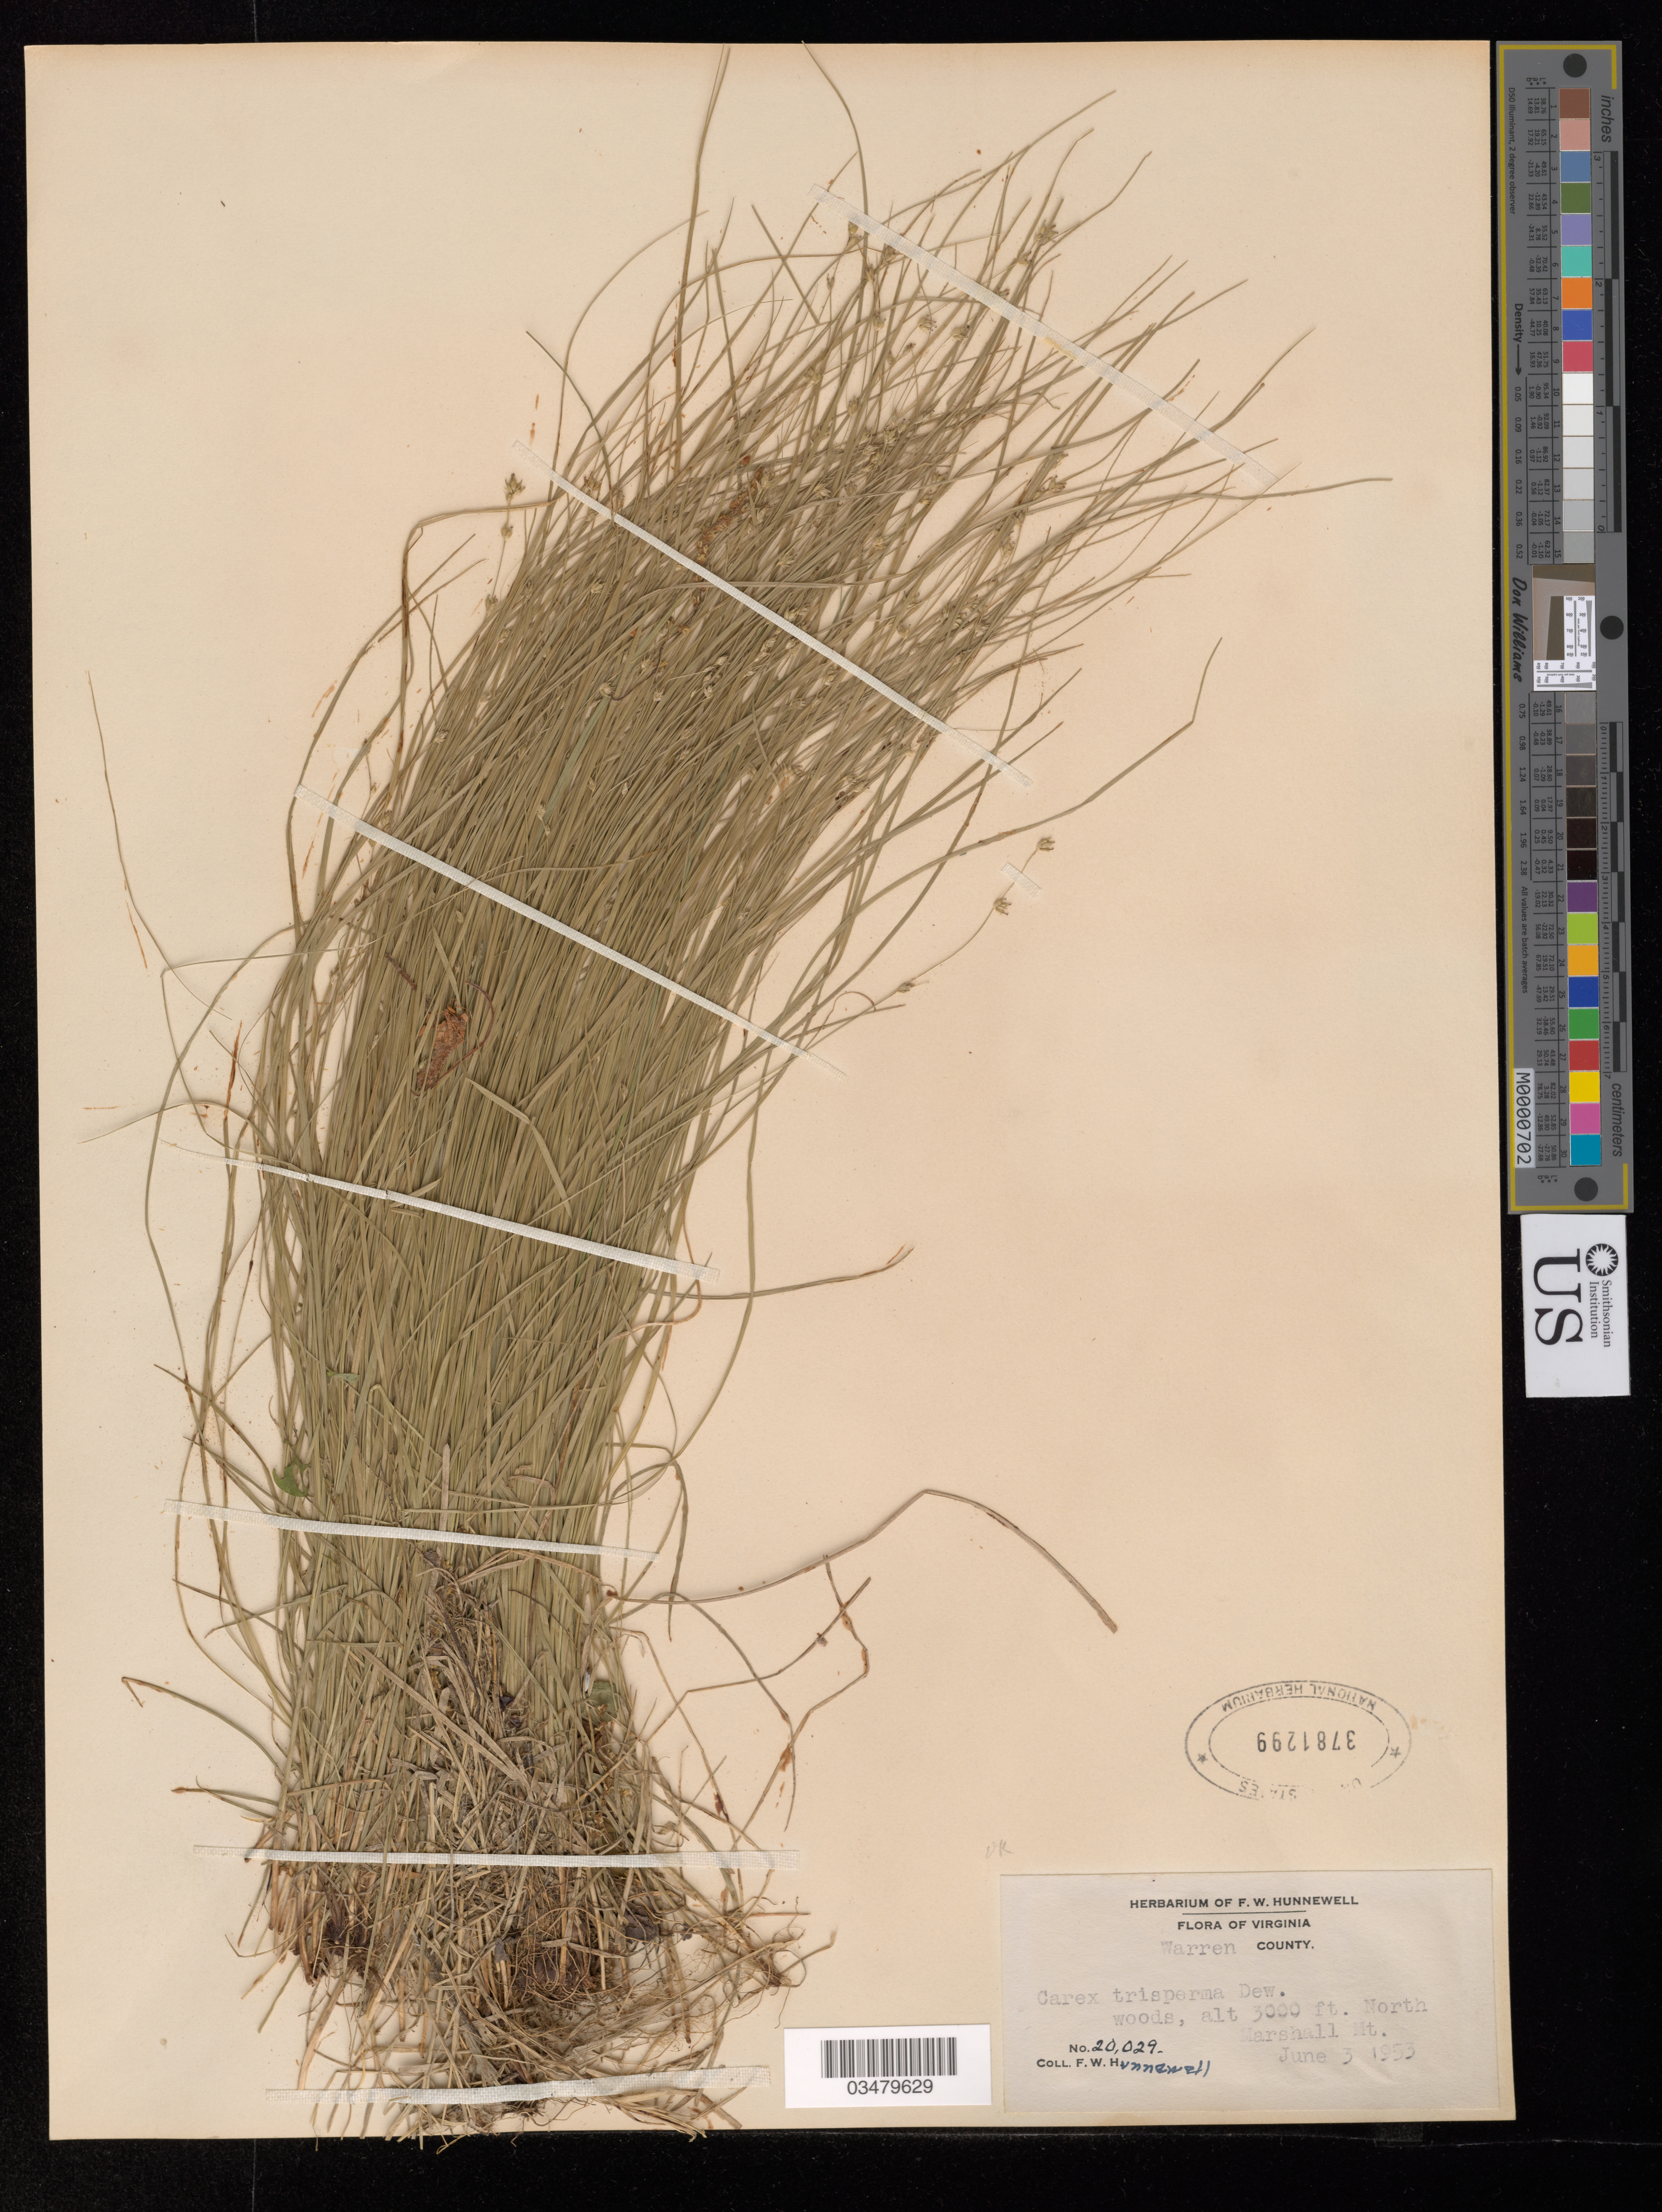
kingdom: Plantae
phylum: Tracheophyta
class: Liliopsida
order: Poales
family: Cyperaceae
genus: Carex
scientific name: Carex trisperma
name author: Dewey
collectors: F. Hunnewell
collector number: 20029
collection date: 1953-06-03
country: United States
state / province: Virginia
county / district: Warren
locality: North Marshall Mt.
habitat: Woods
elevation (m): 914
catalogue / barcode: US 3781299